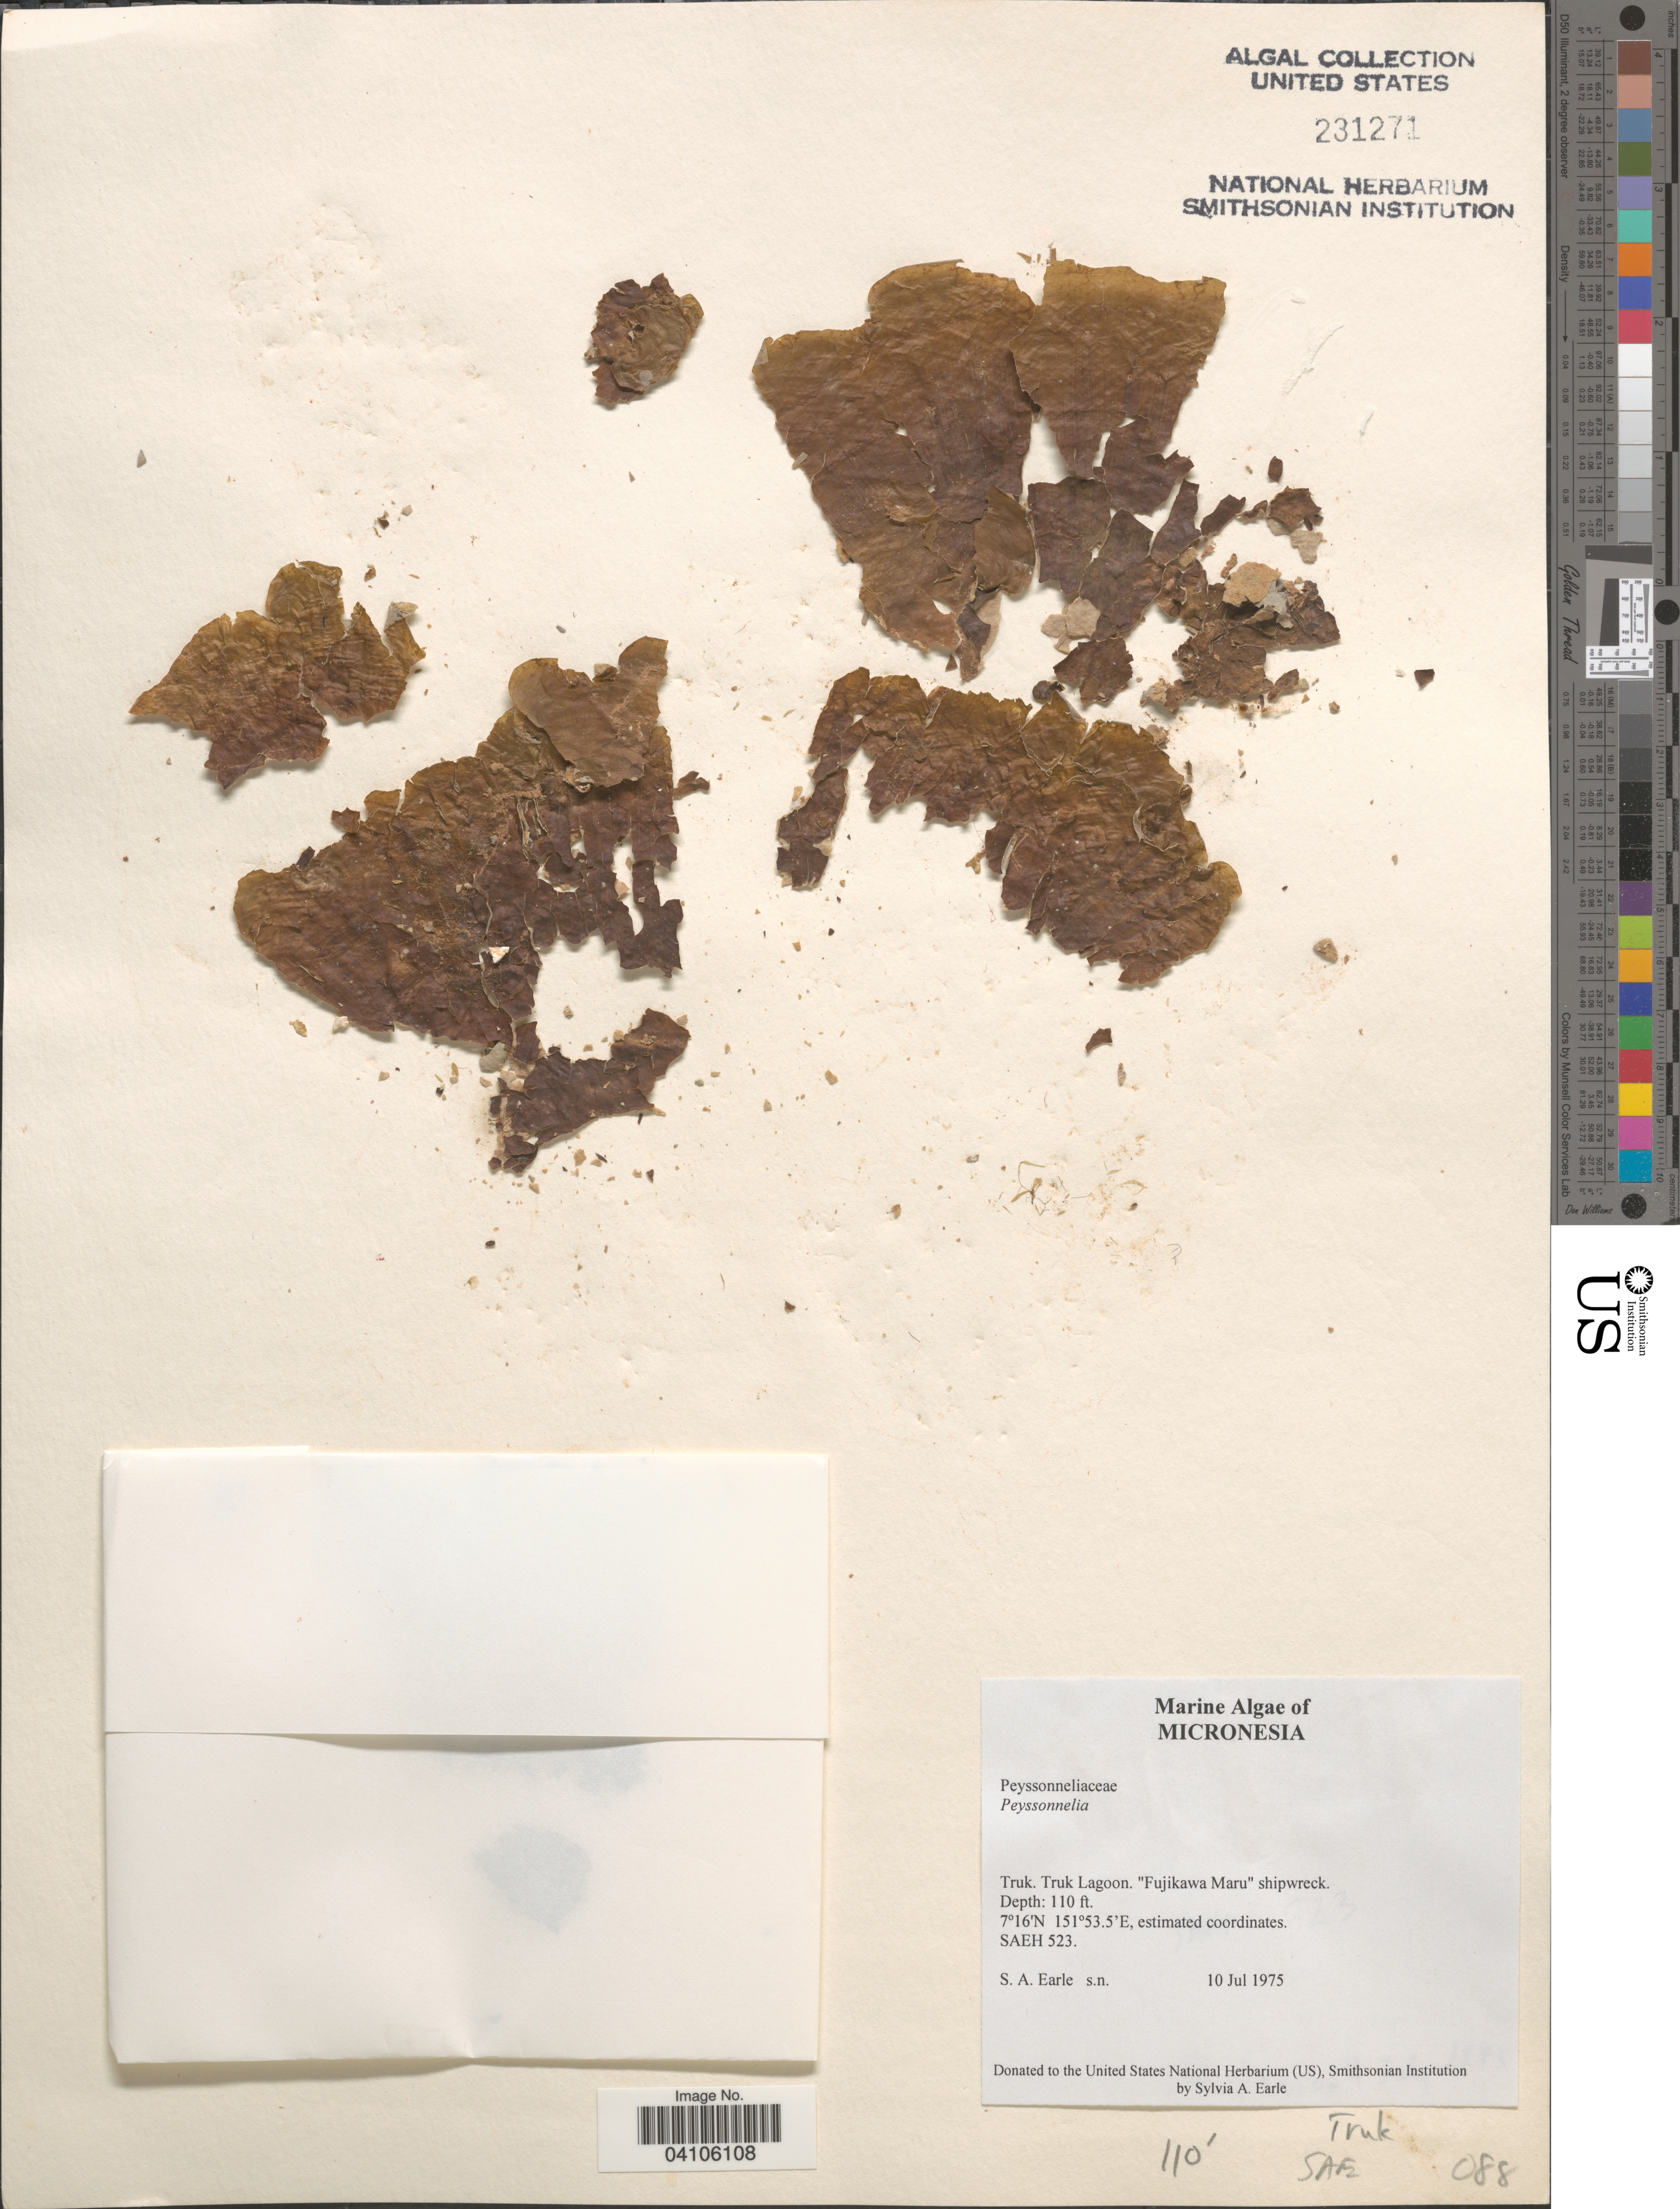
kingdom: Plantae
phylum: Rhodophyta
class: Florideophyceae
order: Peyssonneliales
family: Peyssonneliaceae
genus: Peyssonnelia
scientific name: Peyssonnelia sp.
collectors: S. A. Earle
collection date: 1975-07-10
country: Micronesia, Federated States of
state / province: Truk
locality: Micronesia. Truk Lagoon. "Fujikawa Maru" shipwreck.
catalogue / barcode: US 231271